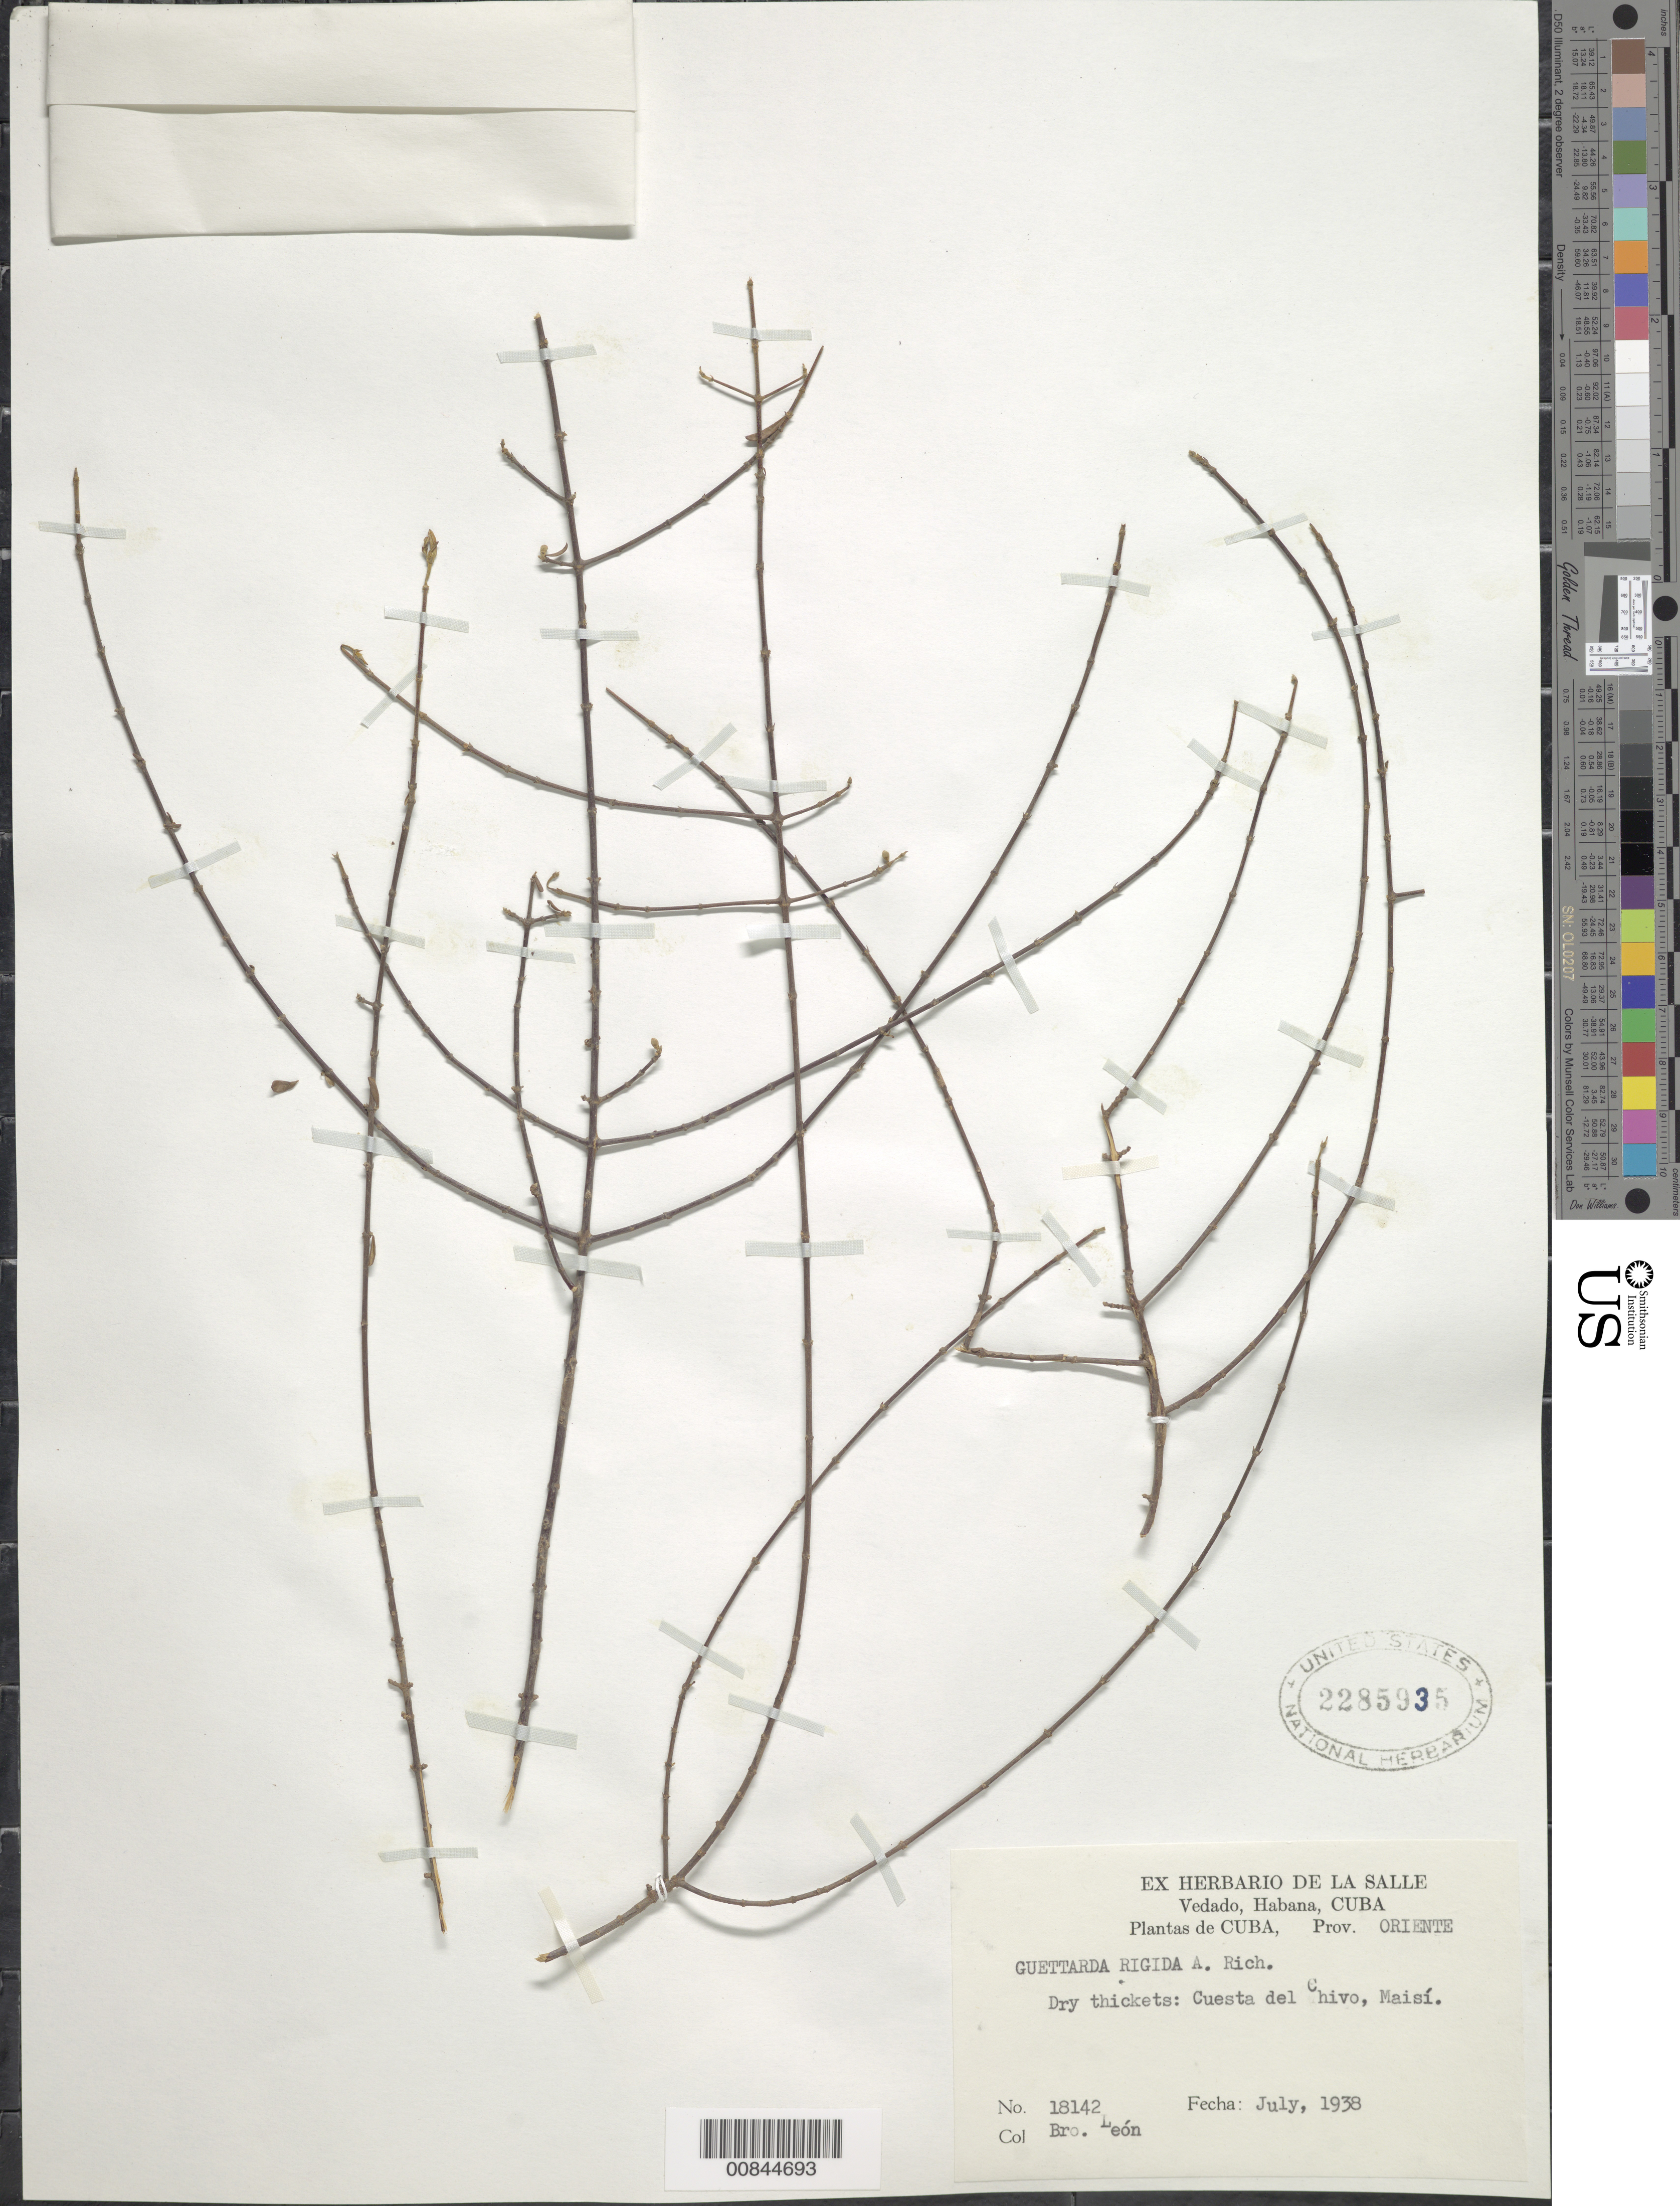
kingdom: Plantae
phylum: Tracheophyta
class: Magnoliopsida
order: Gentianales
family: Rubiaceae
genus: Guettarda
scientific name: Guettarda rigida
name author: A. Rich.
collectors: Bro. León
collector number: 18142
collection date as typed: Jul 1938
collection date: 1938-07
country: Cuba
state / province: Oriente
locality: Cuesta del Chivo, Maisí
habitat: Dry thickets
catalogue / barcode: US 2285935